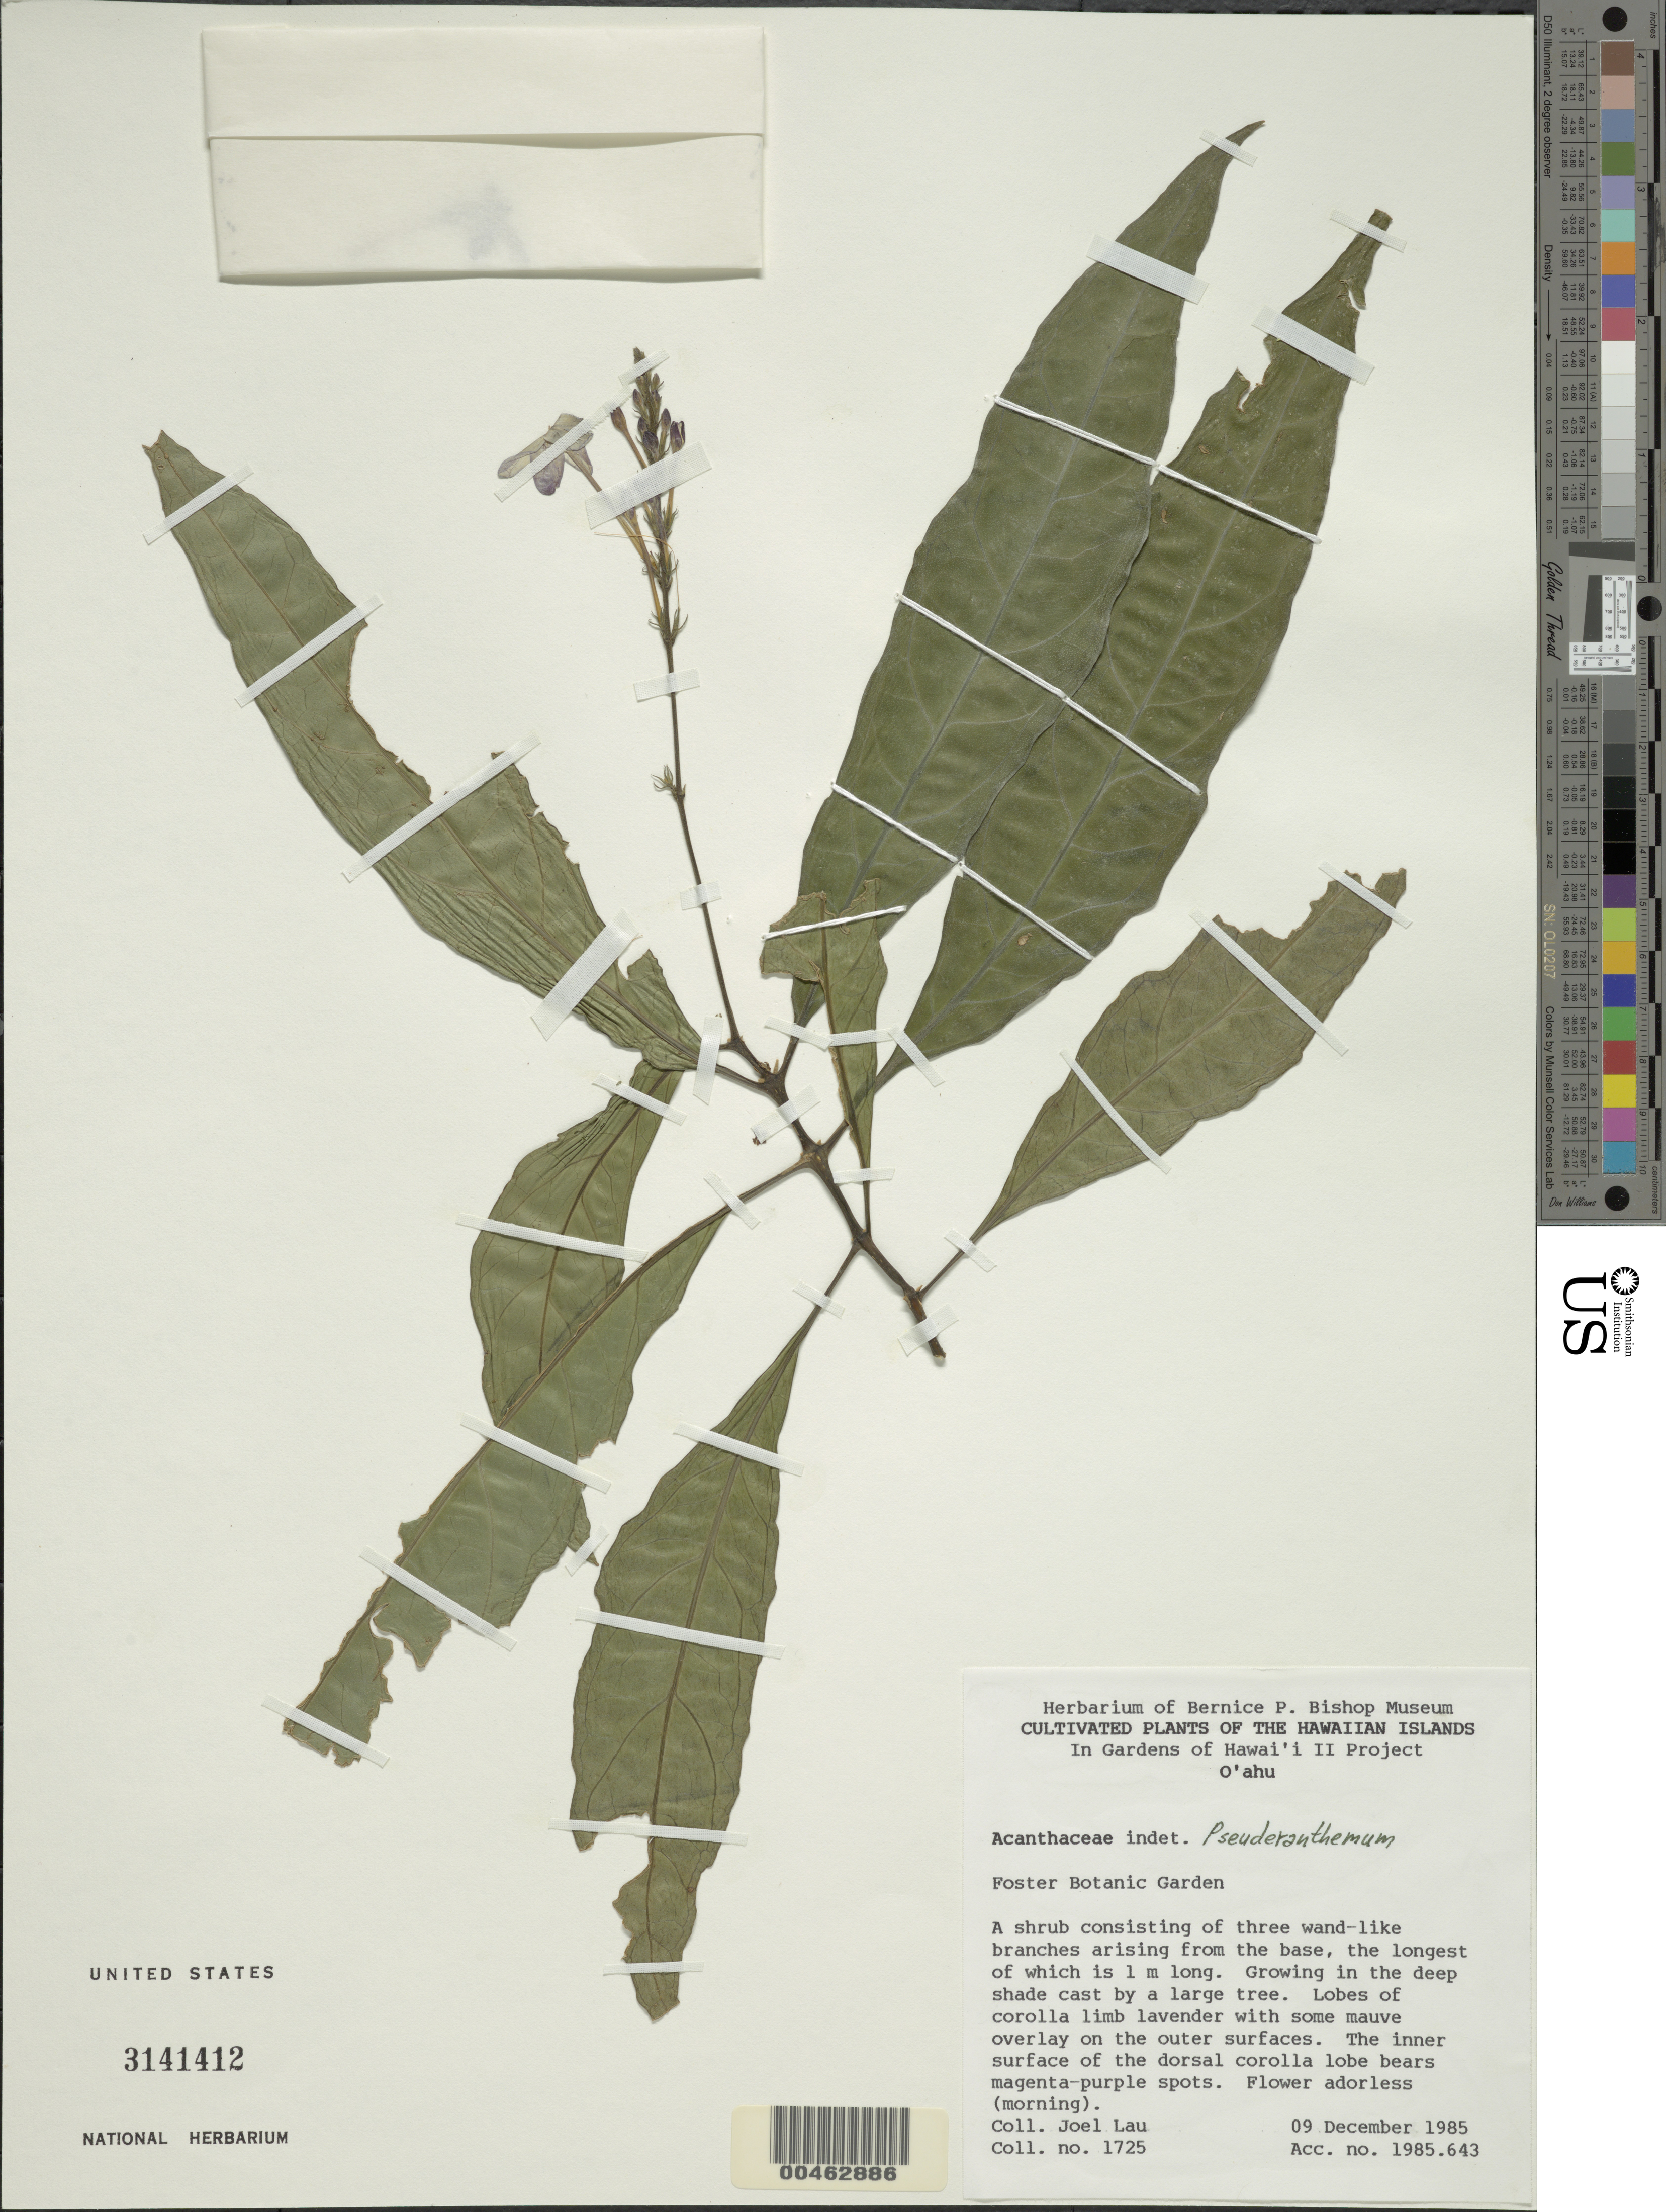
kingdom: Plantae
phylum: Tracheophyta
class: Magnoliopsida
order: Lamiales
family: Acanthaceae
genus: Pseuderanthemum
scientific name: Pseuderanthemum sp.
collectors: J. Lau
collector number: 1725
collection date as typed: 9 Dec 1985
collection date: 1985-12-09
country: United States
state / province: Hawaii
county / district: Honolulu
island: Oahu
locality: Foster Botanic Garden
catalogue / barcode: US 3141412